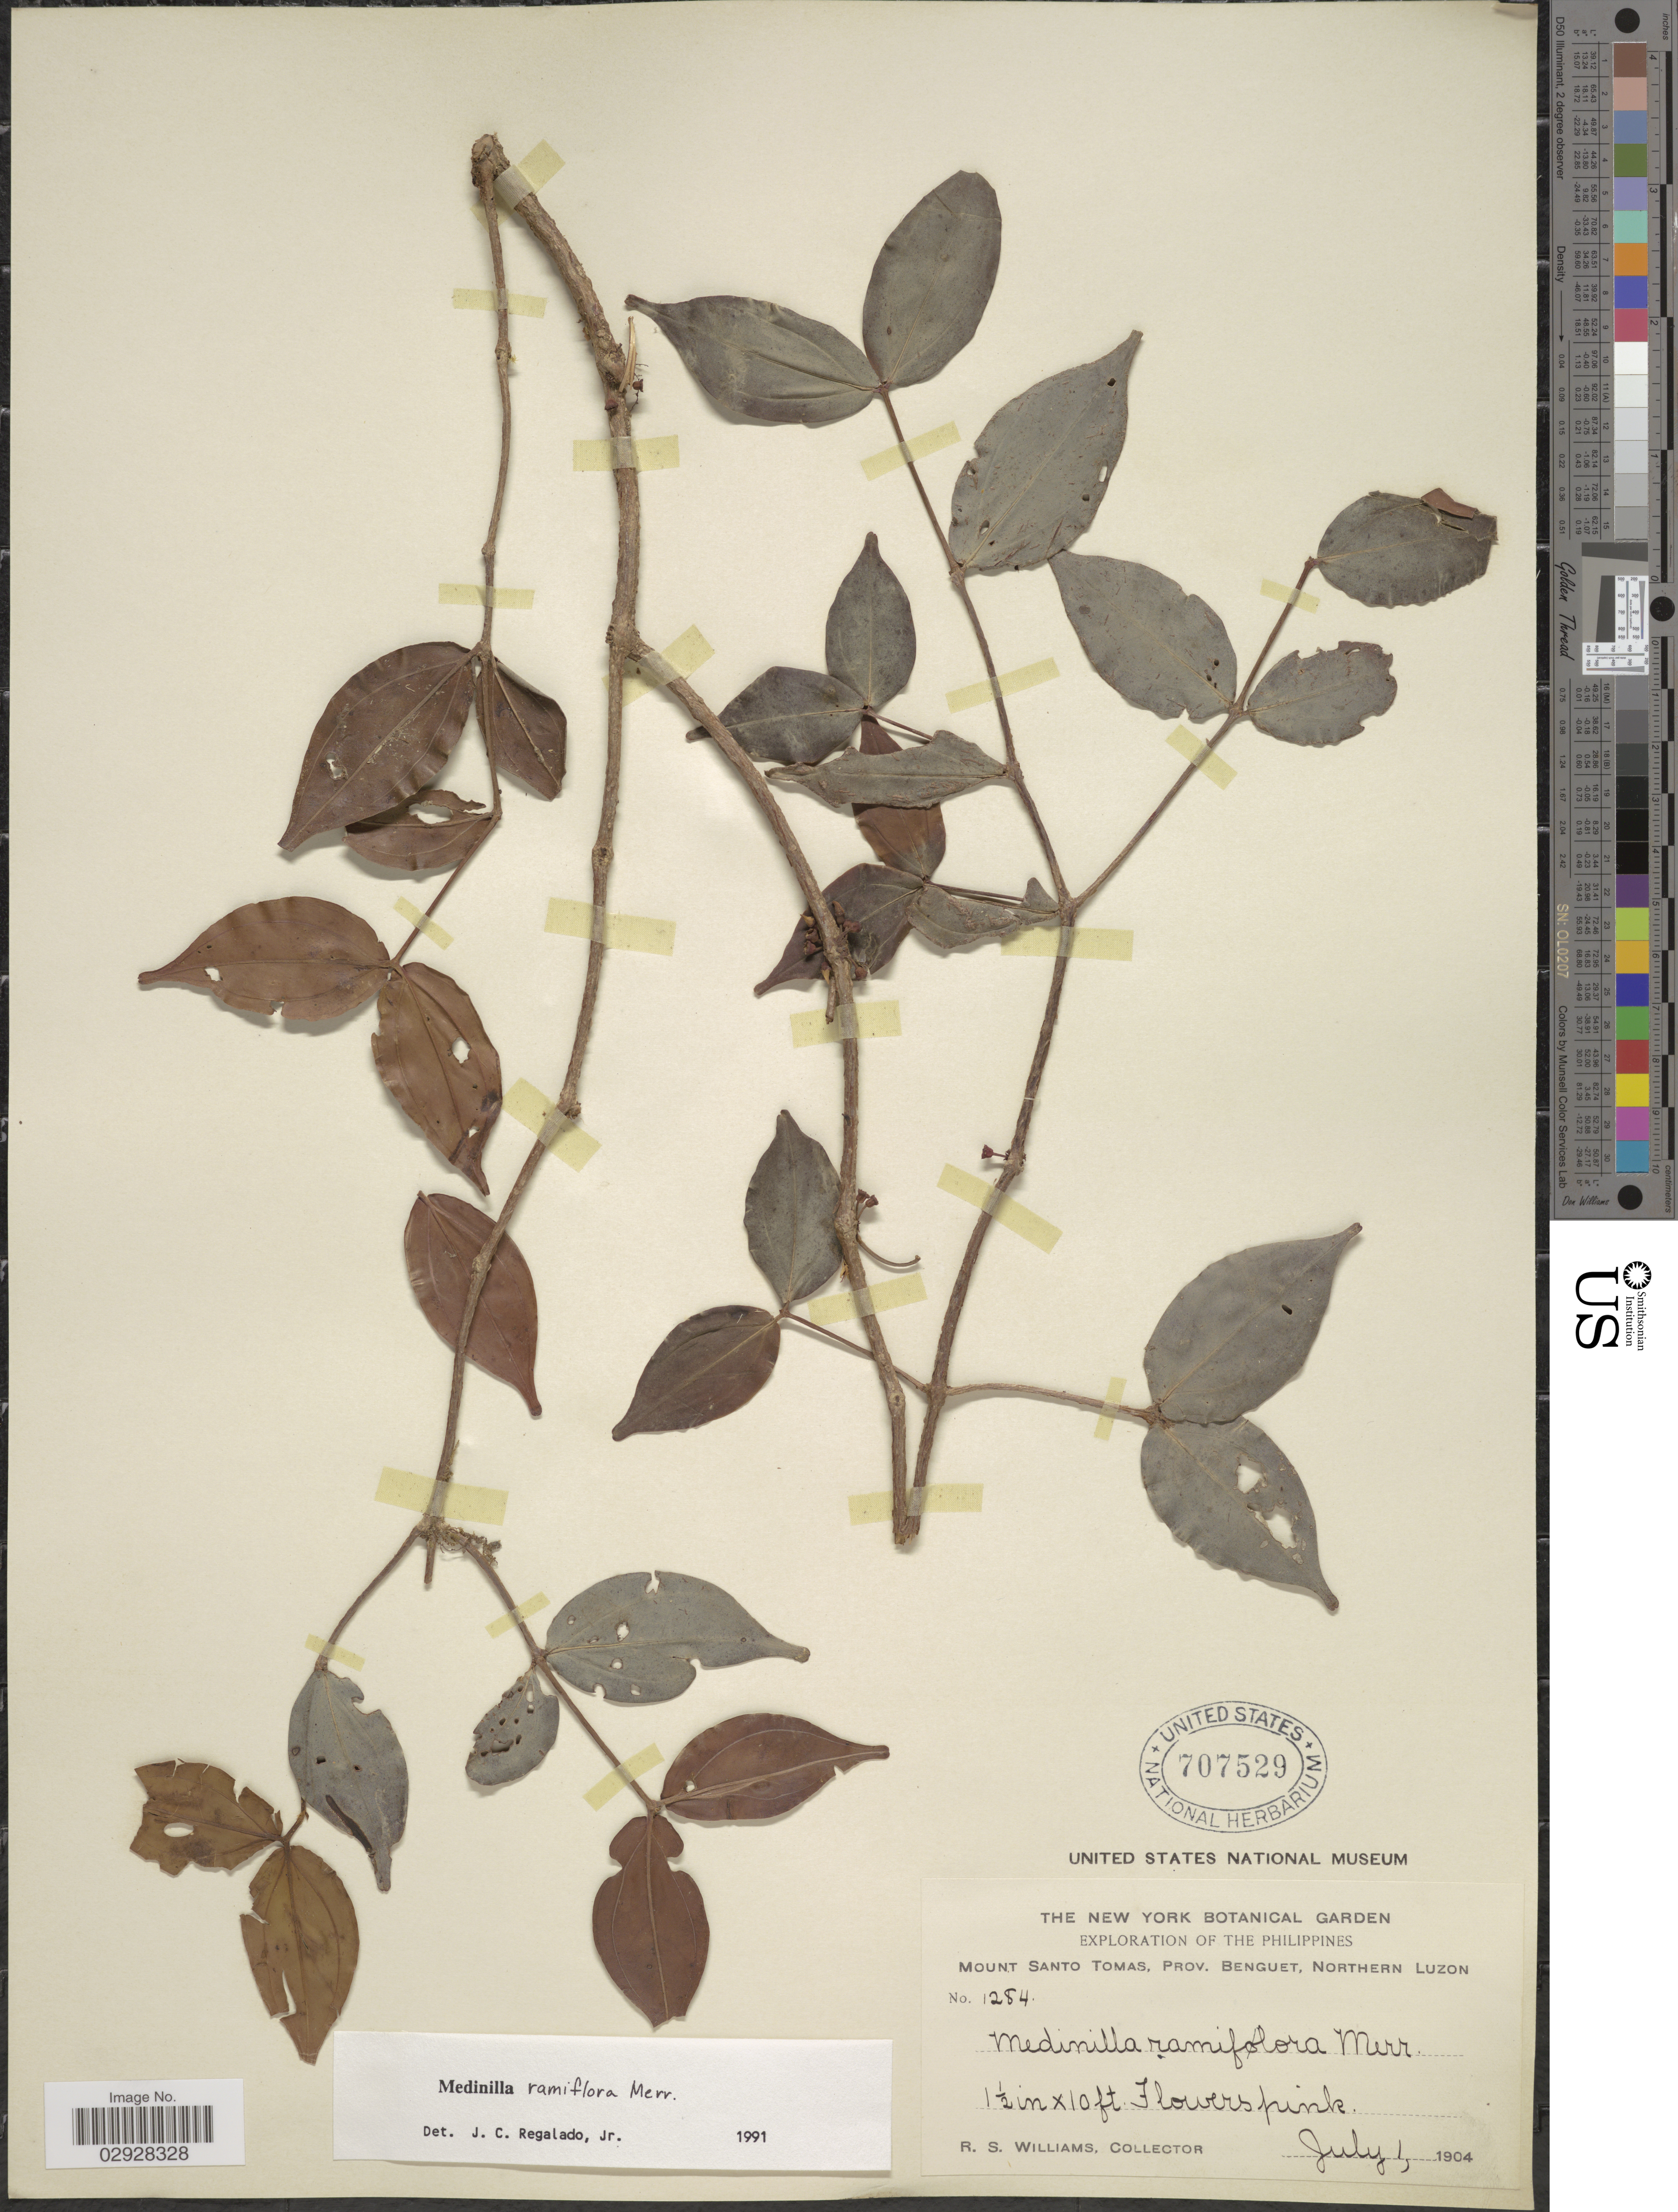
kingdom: Plantae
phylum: Tracheophyta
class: Magnoliopsida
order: Myrtales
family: Melastomataceae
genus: Medinilla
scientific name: Medinilla ramiflora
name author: Merr.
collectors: R. S. Williams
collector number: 1284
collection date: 1904-07-01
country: Philippines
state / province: Cordillera (Administrative Region)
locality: Mount Santo Tomas, Prov. Benguet, Northen Luzon.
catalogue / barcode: US 707529